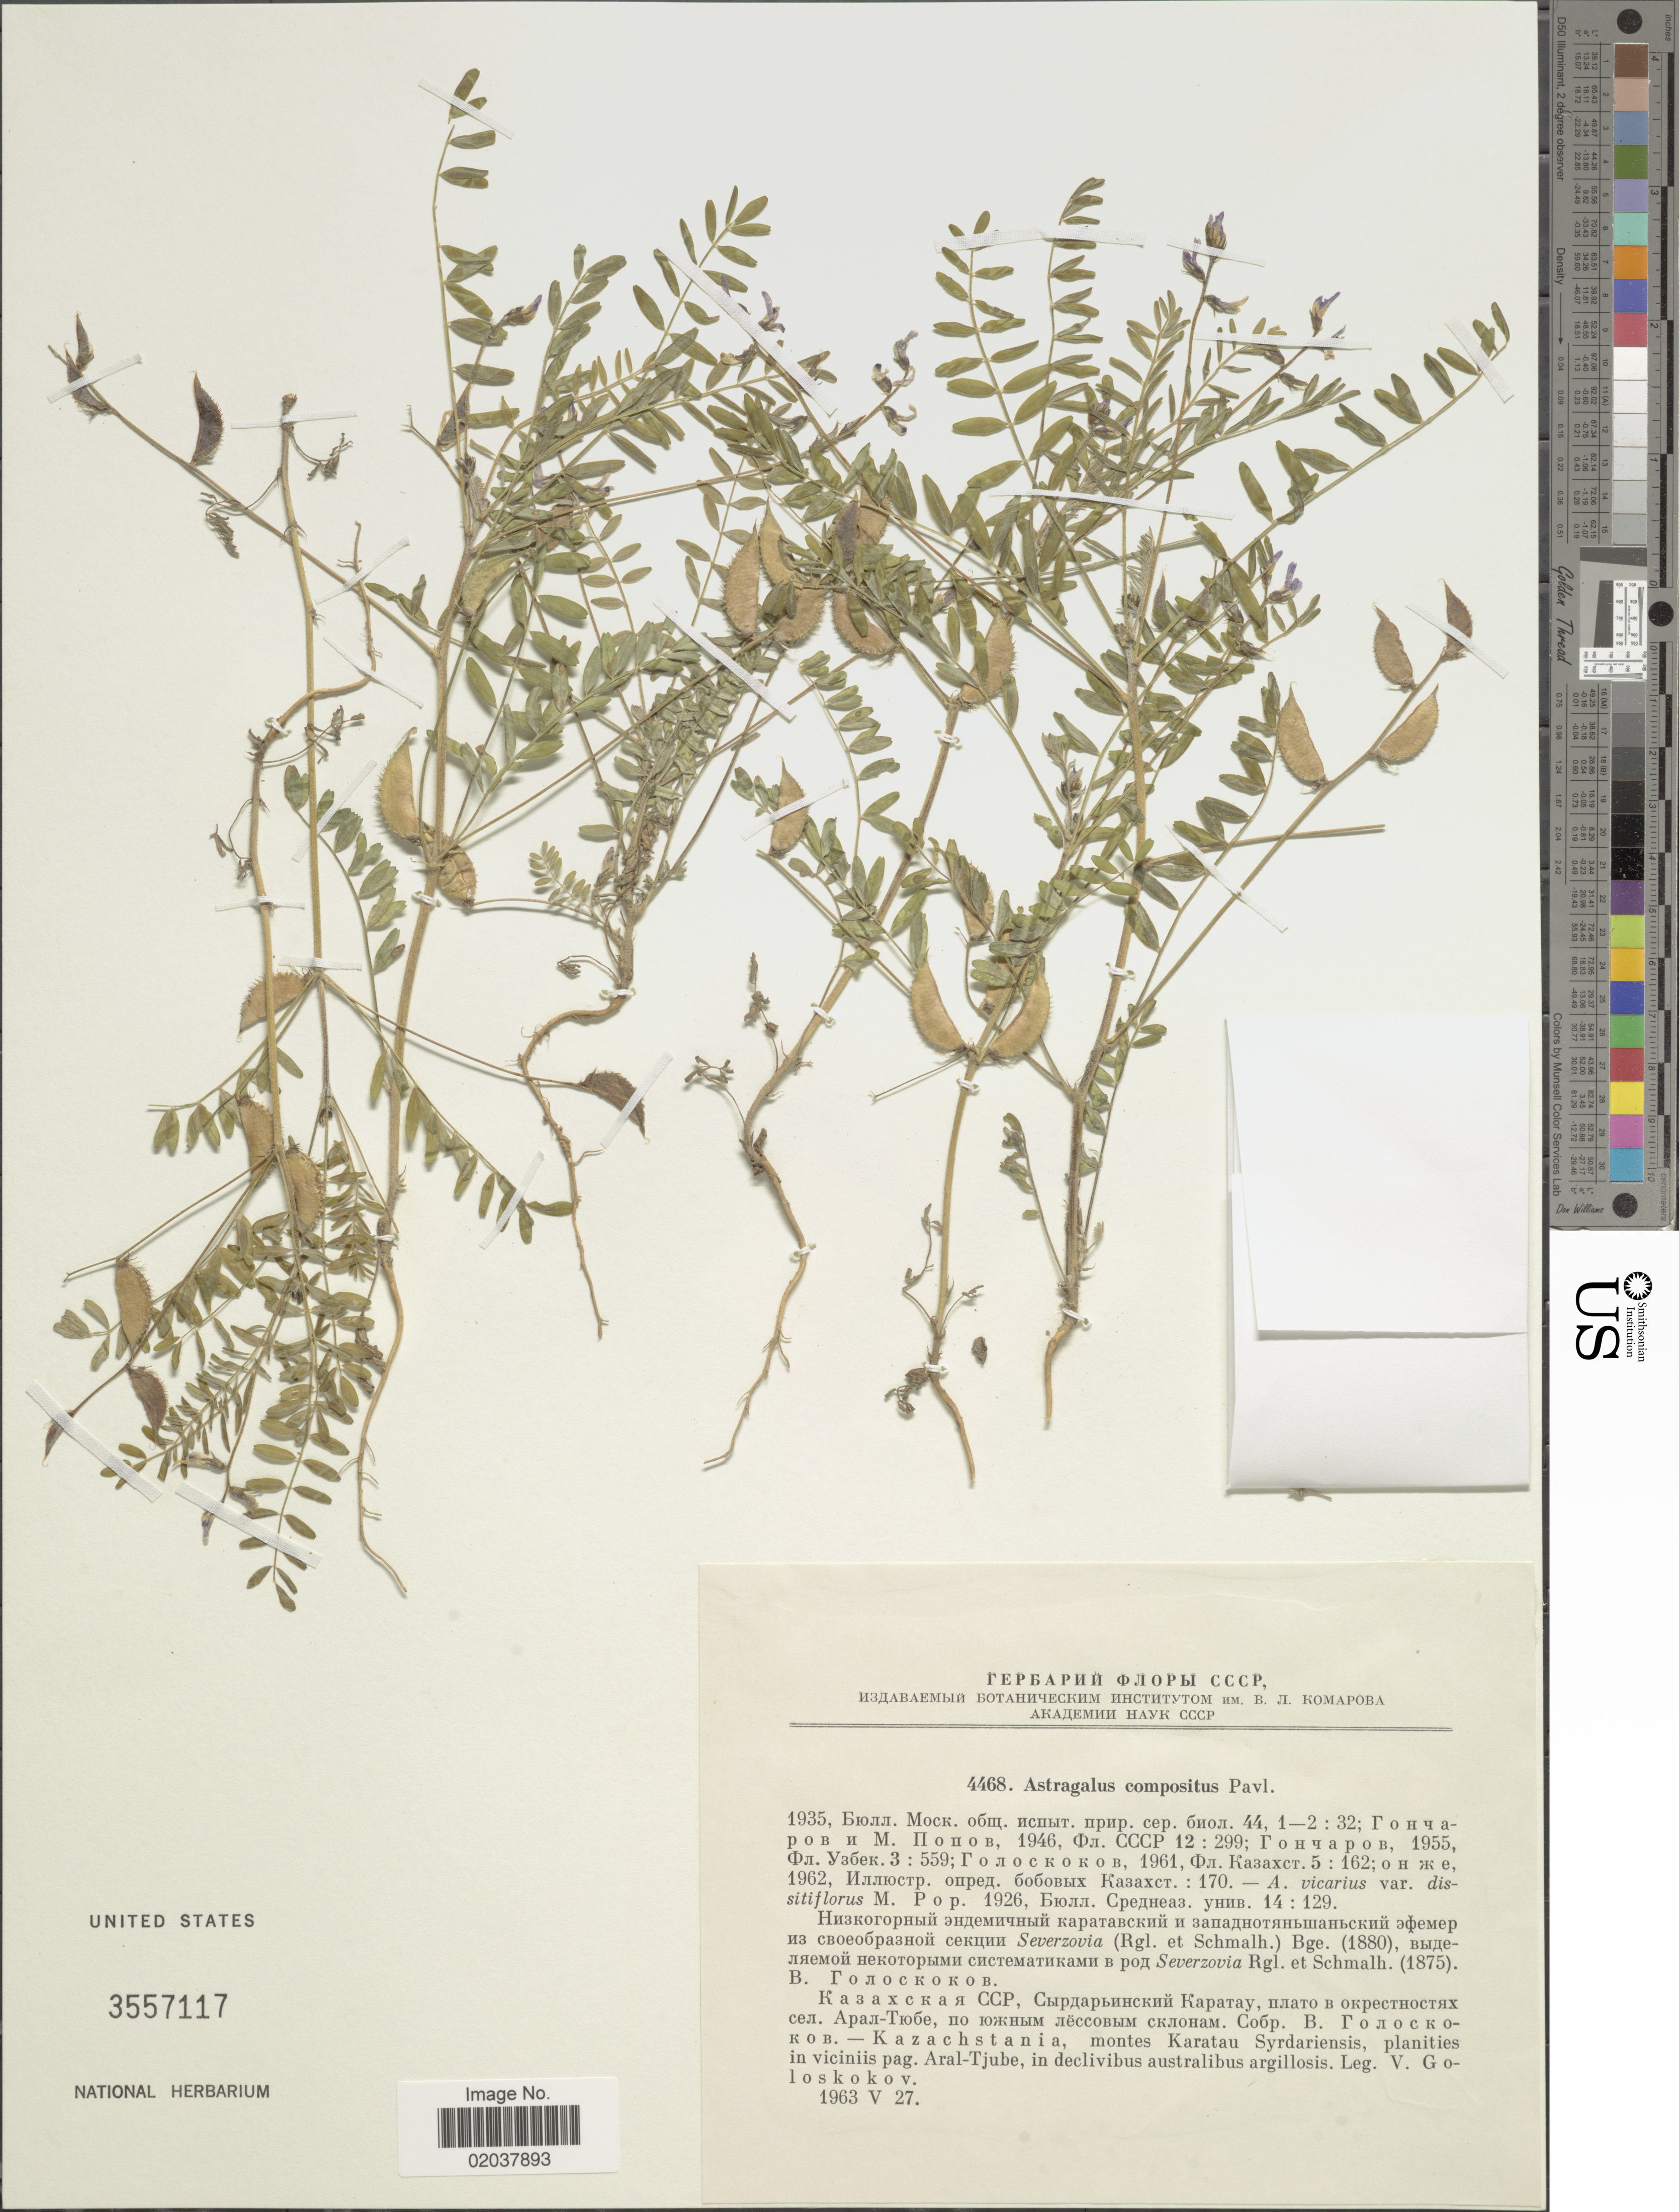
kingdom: Plantae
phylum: Tracheophyta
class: Magnoliopsida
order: Fabales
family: Fabaceae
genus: Astragalus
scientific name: Astragalus compositus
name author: Pavlov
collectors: V. P. Goloskokov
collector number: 4468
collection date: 1963-05-27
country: Kazakhstan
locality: Kazachstania, montes Karatau Syrdariensis, planities in viciniis pag. Aral-Tjube, in declivibus australibus argillosis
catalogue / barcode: US 3557117